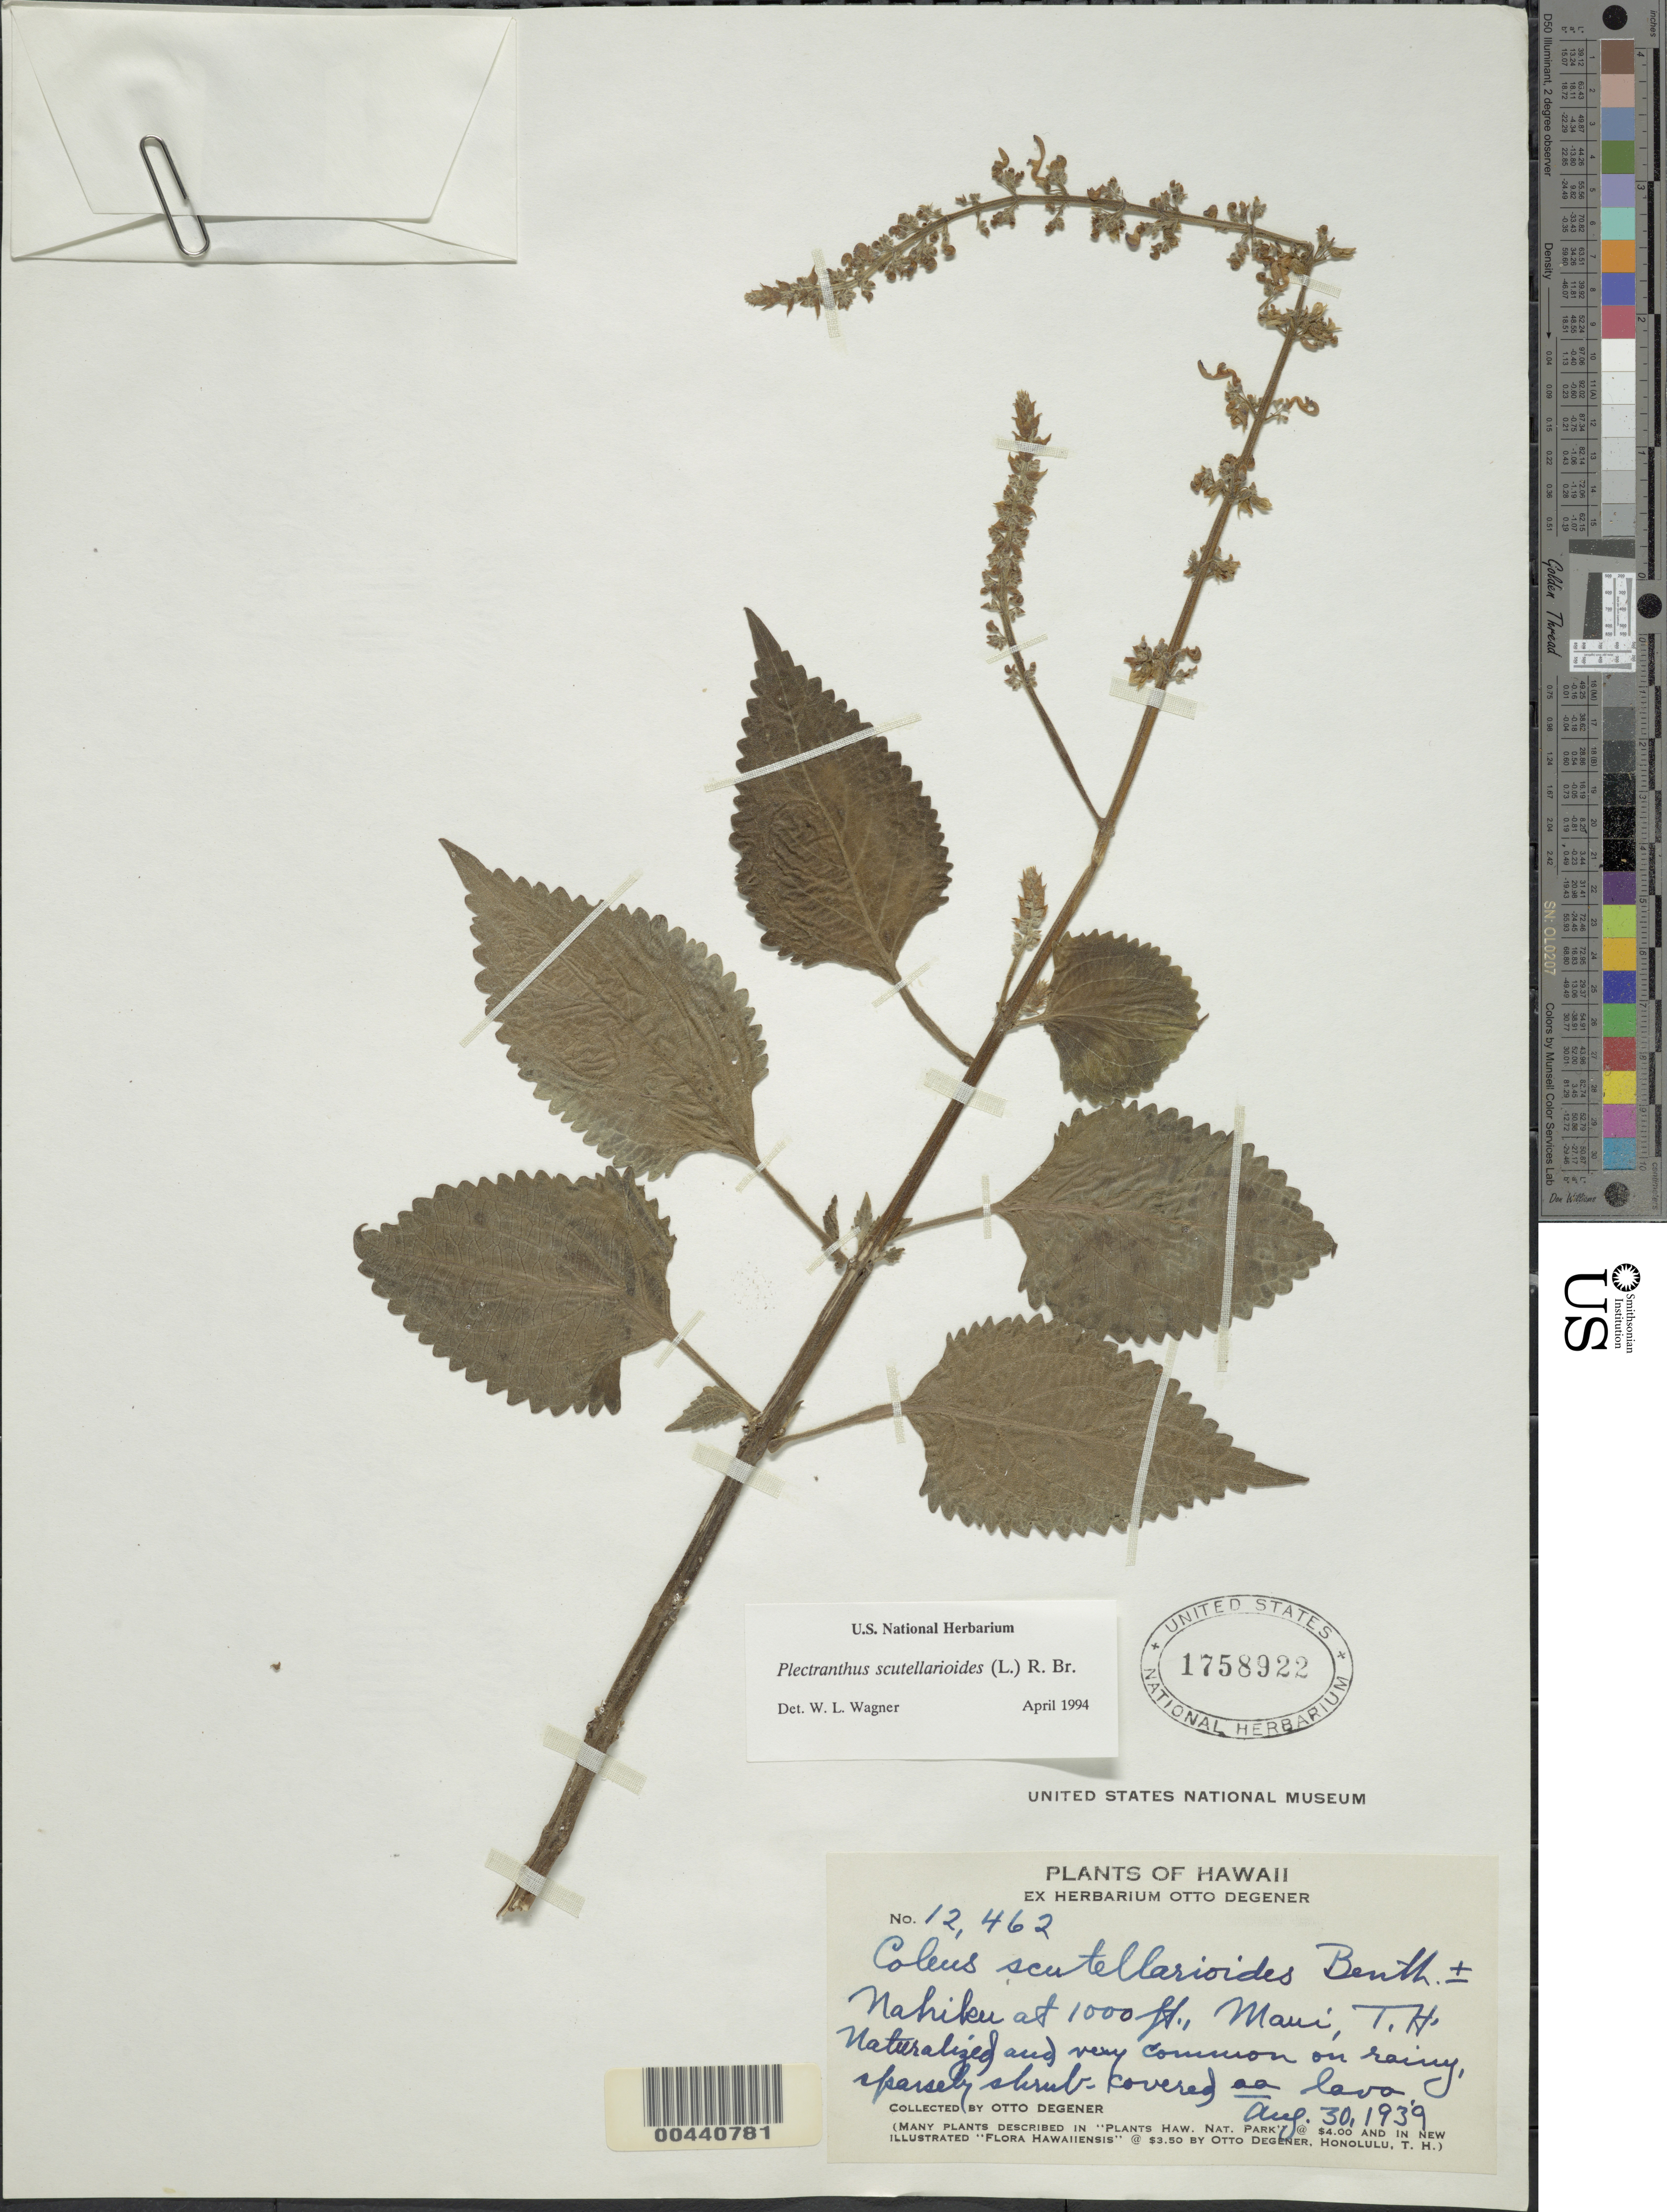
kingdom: Plantae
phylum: Tracheophyta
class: Magnoliopsida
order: Lamiales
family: Lamiaceae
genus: Coleus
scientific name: Coleus scutellarioides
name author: (L.) Benth.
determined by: Wagner, W. L., (BOT), Smithsonian Institution - National Museum of Natural History (UNITED STATES)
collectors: O. Degener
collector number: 12462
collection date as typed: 30 Aug 1939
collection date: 1939-08-30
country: United States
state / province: Hawaii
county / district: Maui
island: Maui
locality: Nahiku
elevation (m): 305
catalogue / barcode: US 1758922